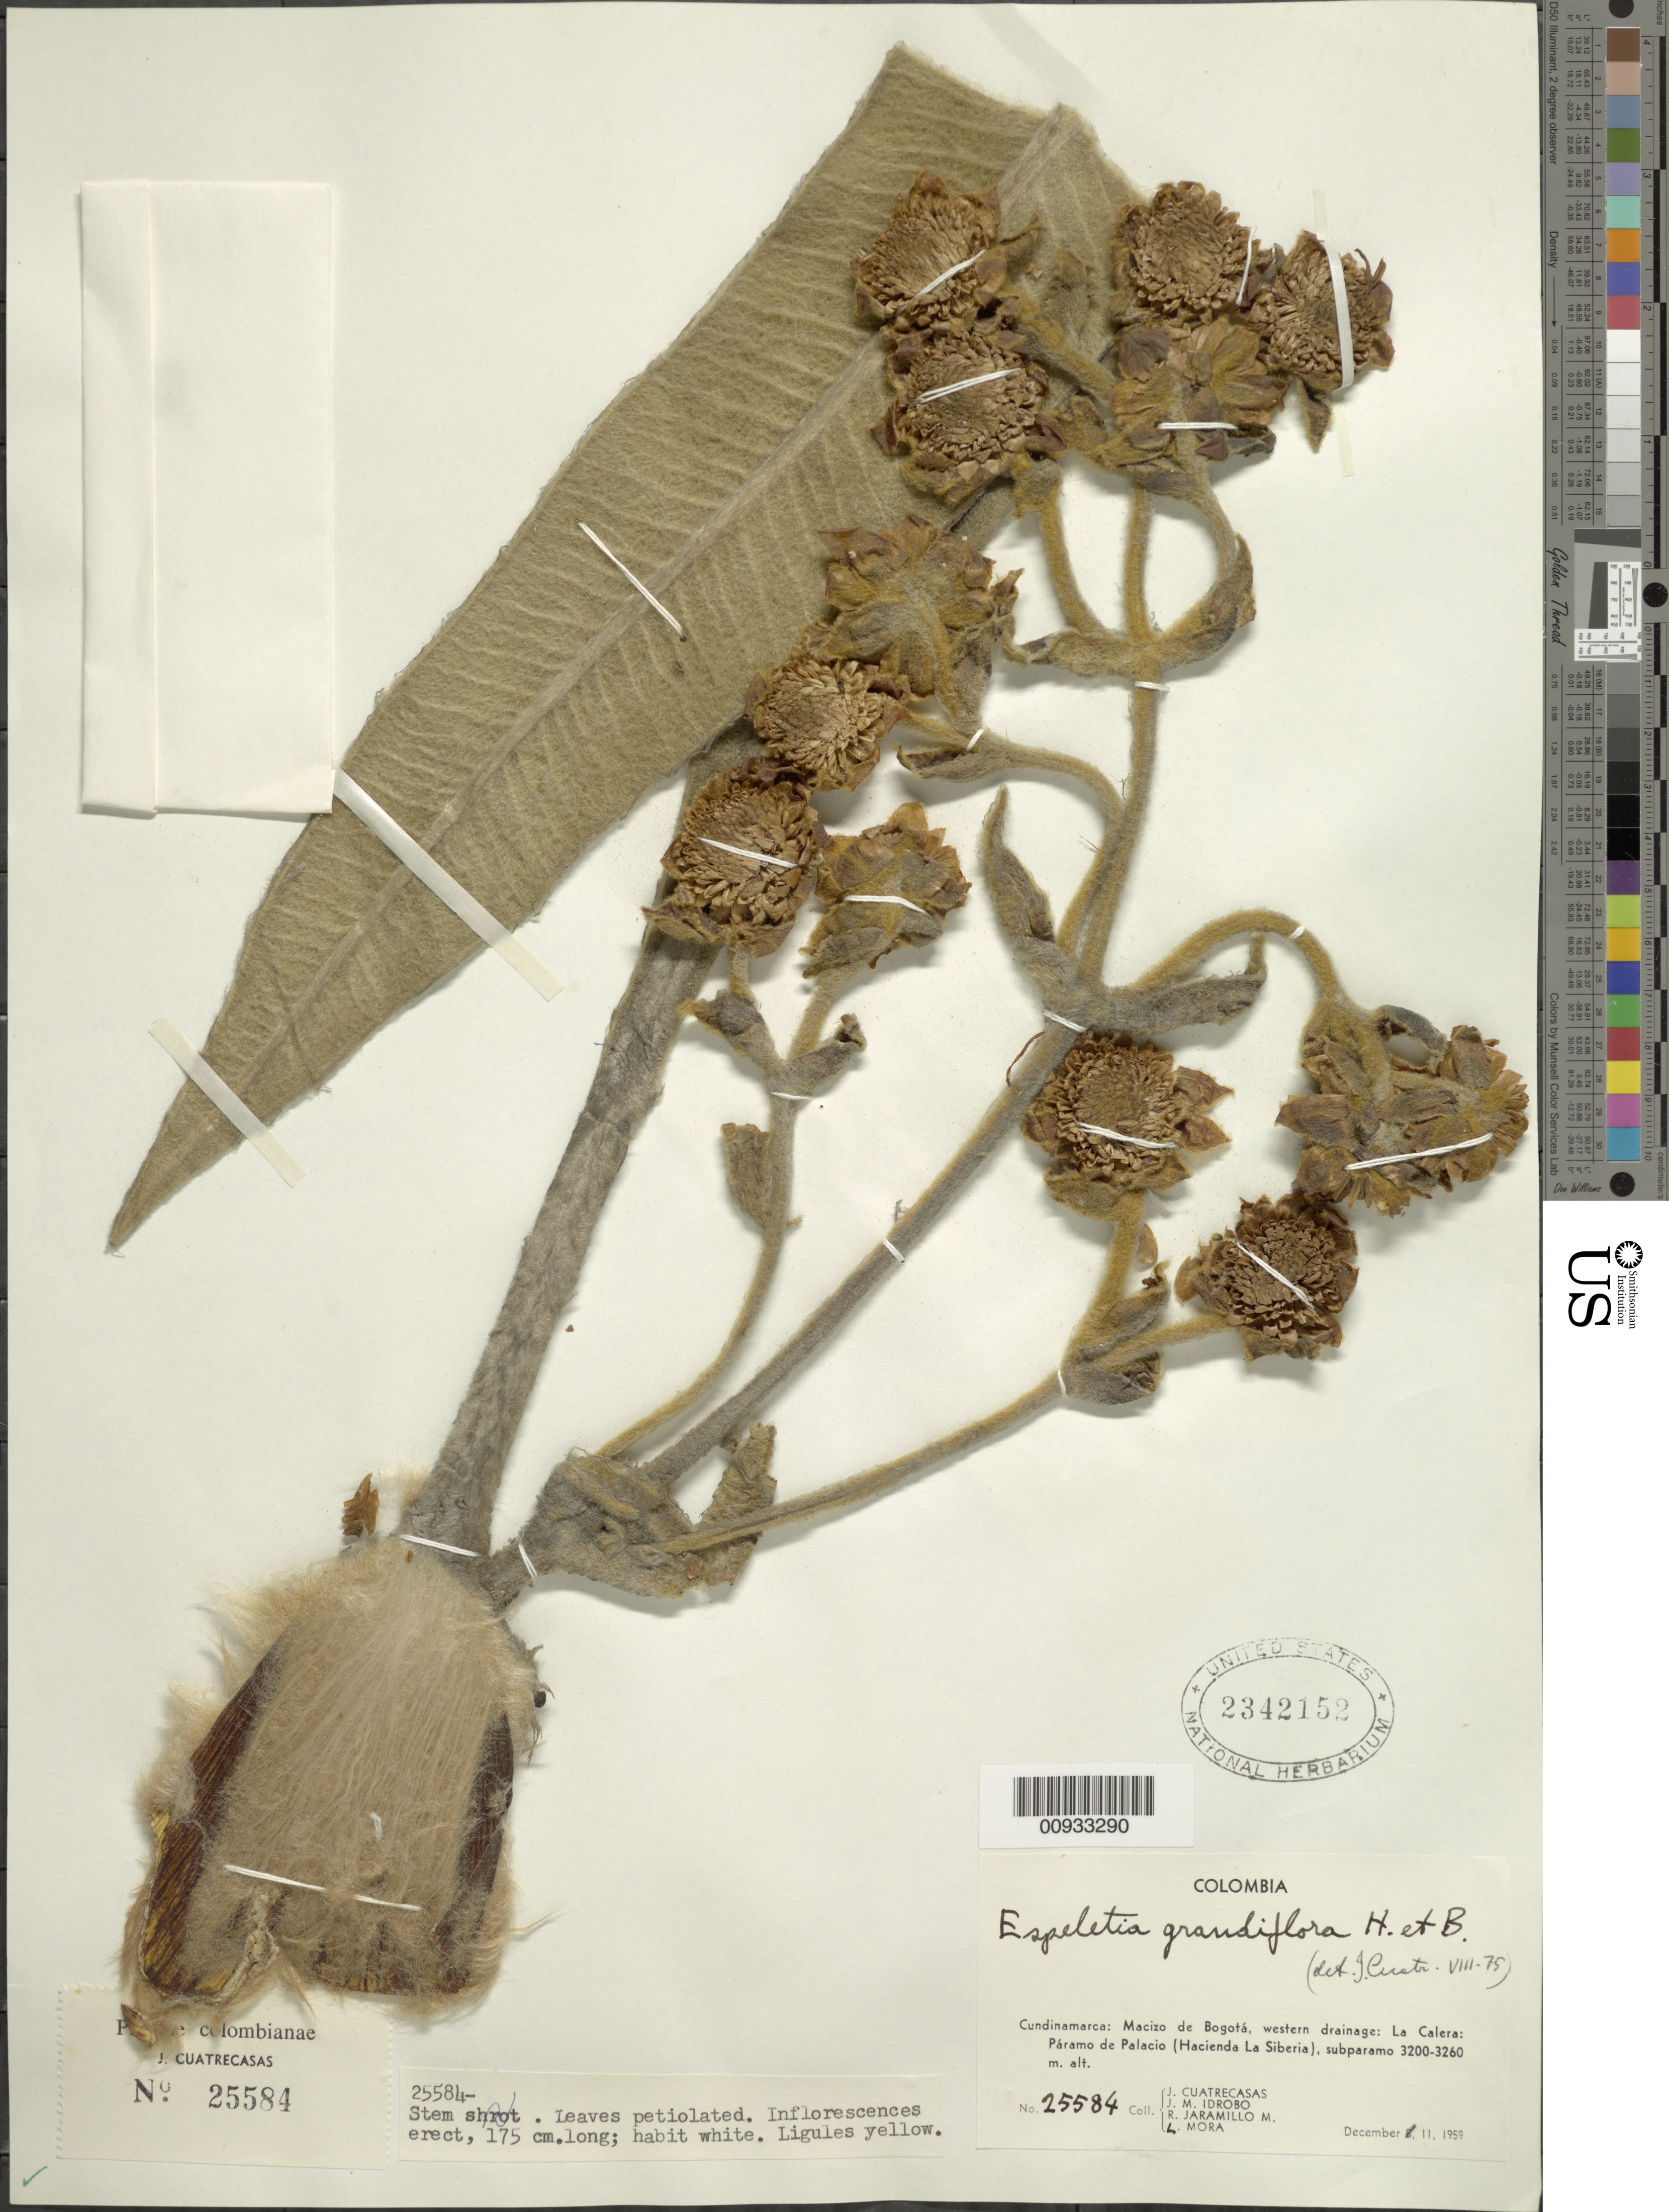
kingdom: Plantae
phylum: Tracheophyta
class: Magnoliopsida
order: Asterales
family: Asteraceae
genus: Espeletia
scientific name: Espeletia grandiflora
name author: Humb. & Bonpl.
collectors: J. Cuatrecasas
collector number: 25584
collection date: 1959-12-11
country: Colombia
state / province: Cundinamarca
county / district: La Calera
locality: Páramo de Palacios. Macizo de Bogotá, La Calera (Hacienda La Siberia), western drainage.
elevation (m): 3200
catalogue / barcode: US 2342152